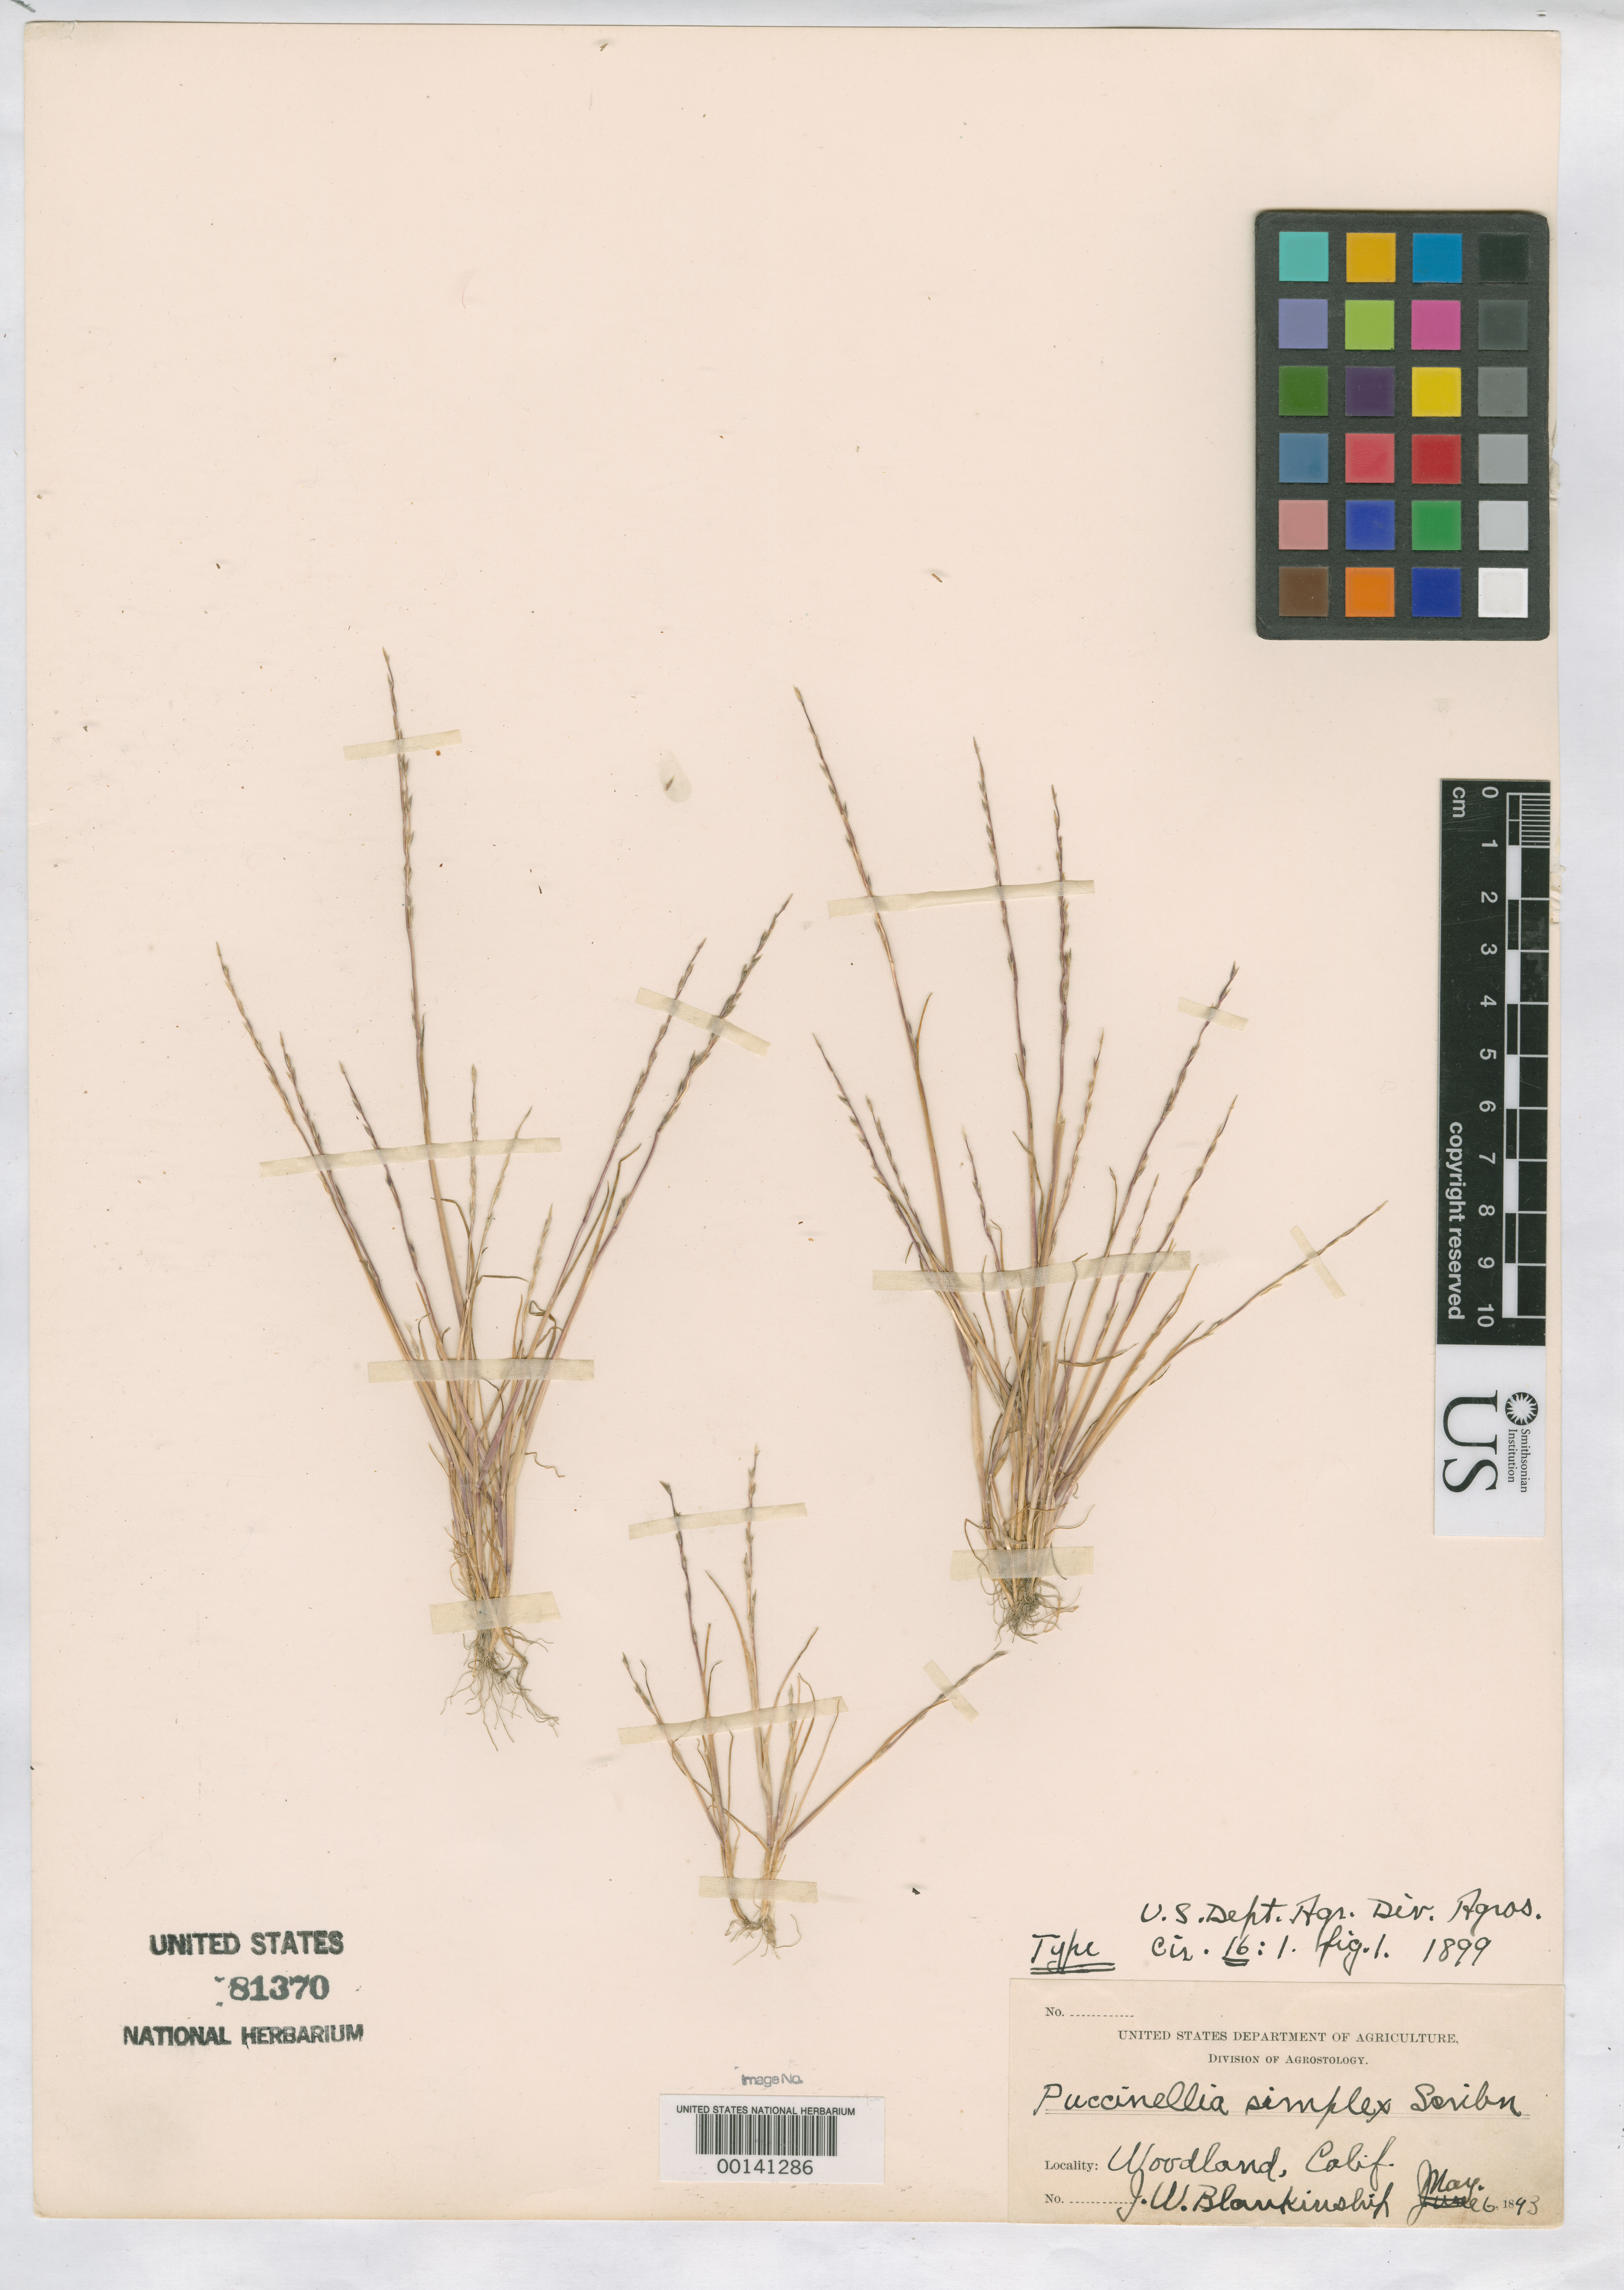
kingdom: Plantae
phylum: Tracheophyta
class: Liliopsida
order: Poales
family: Poaceae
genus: Puccinellia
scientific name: Puccinellia simplex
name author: Scribn.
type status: Holotype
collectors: J. W. Blankinship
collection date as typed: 06 May 1893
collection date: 1893-05-06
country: United States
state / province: California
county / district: Yolo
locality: Woodland.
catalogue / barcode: US 81370